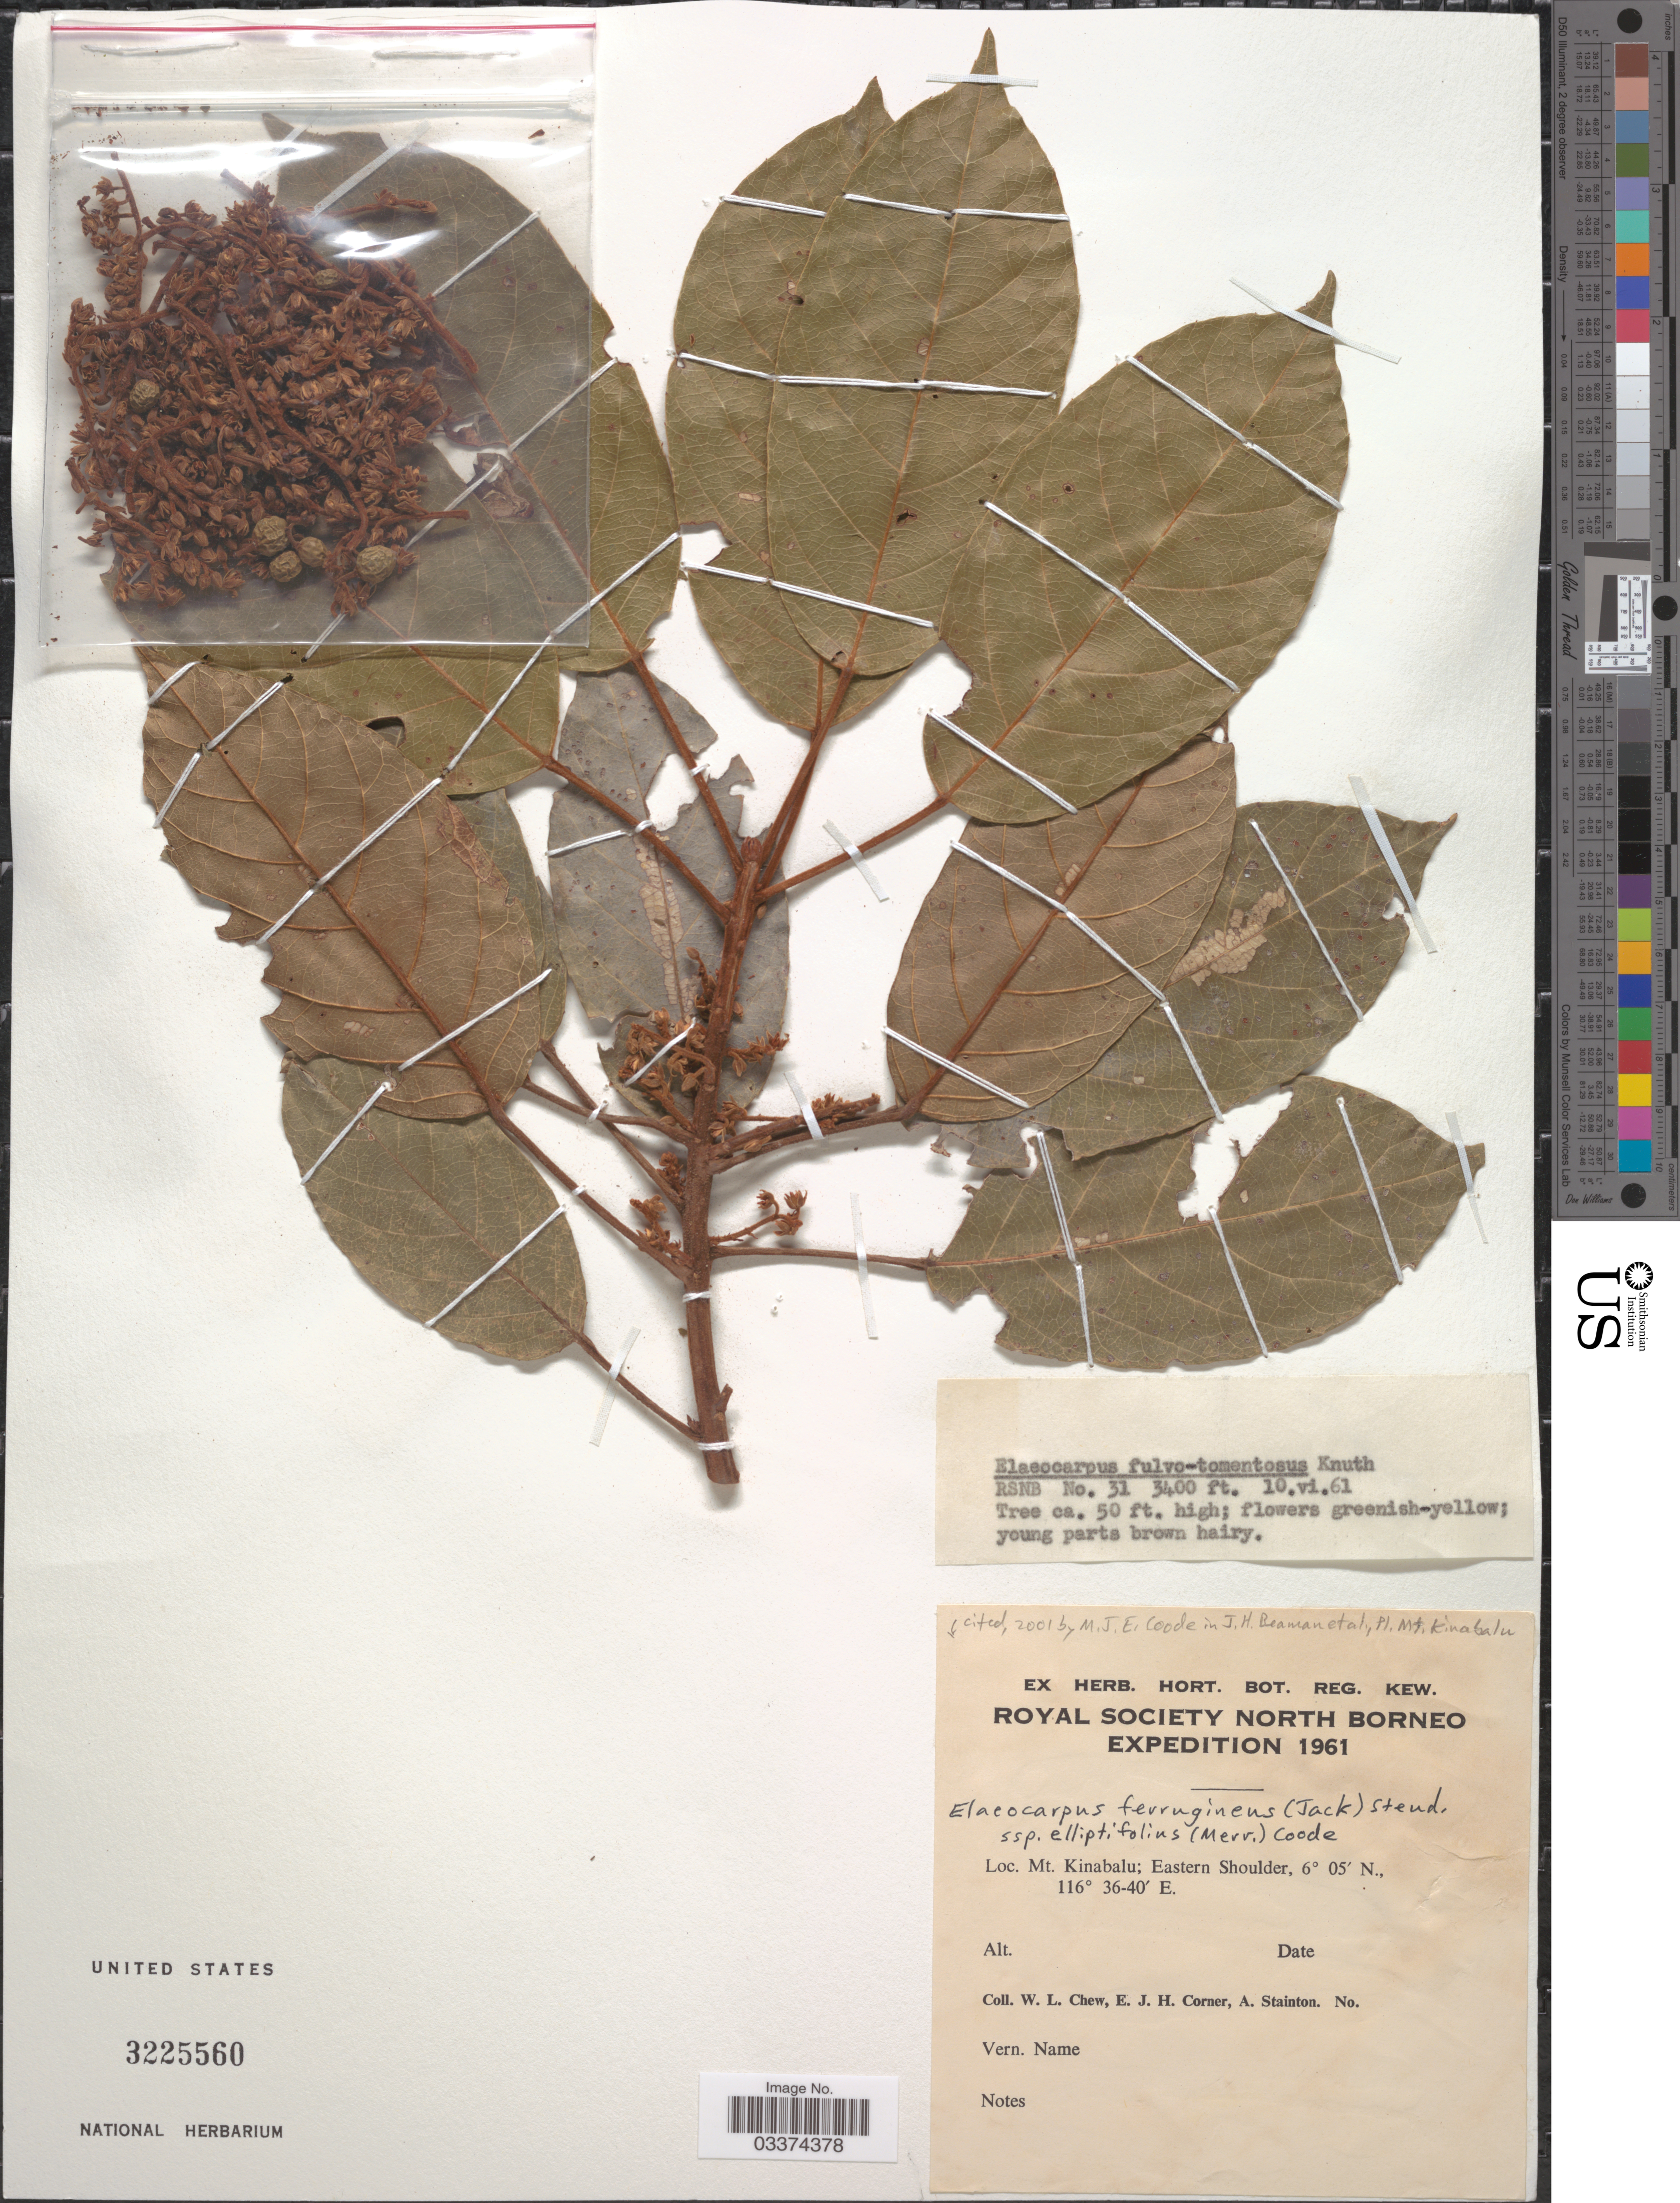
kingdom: Plantae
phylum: Tracheophyta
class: Magnoliopsida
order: Oxalidales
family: Elaeocarpaceae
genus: Elaeocarpus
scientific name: Elaeocarpus ferrugineus subsp. elliptifolius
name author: (Merr.) Coode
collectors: W. Chew, E. Corner & A. Stainton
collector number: RSNB31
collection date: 1961-06-10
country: Malaysia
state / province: Sabah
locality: Mt. Kinabalu; Eastern Shoulder.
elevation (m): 1036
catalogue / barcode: US 3225560